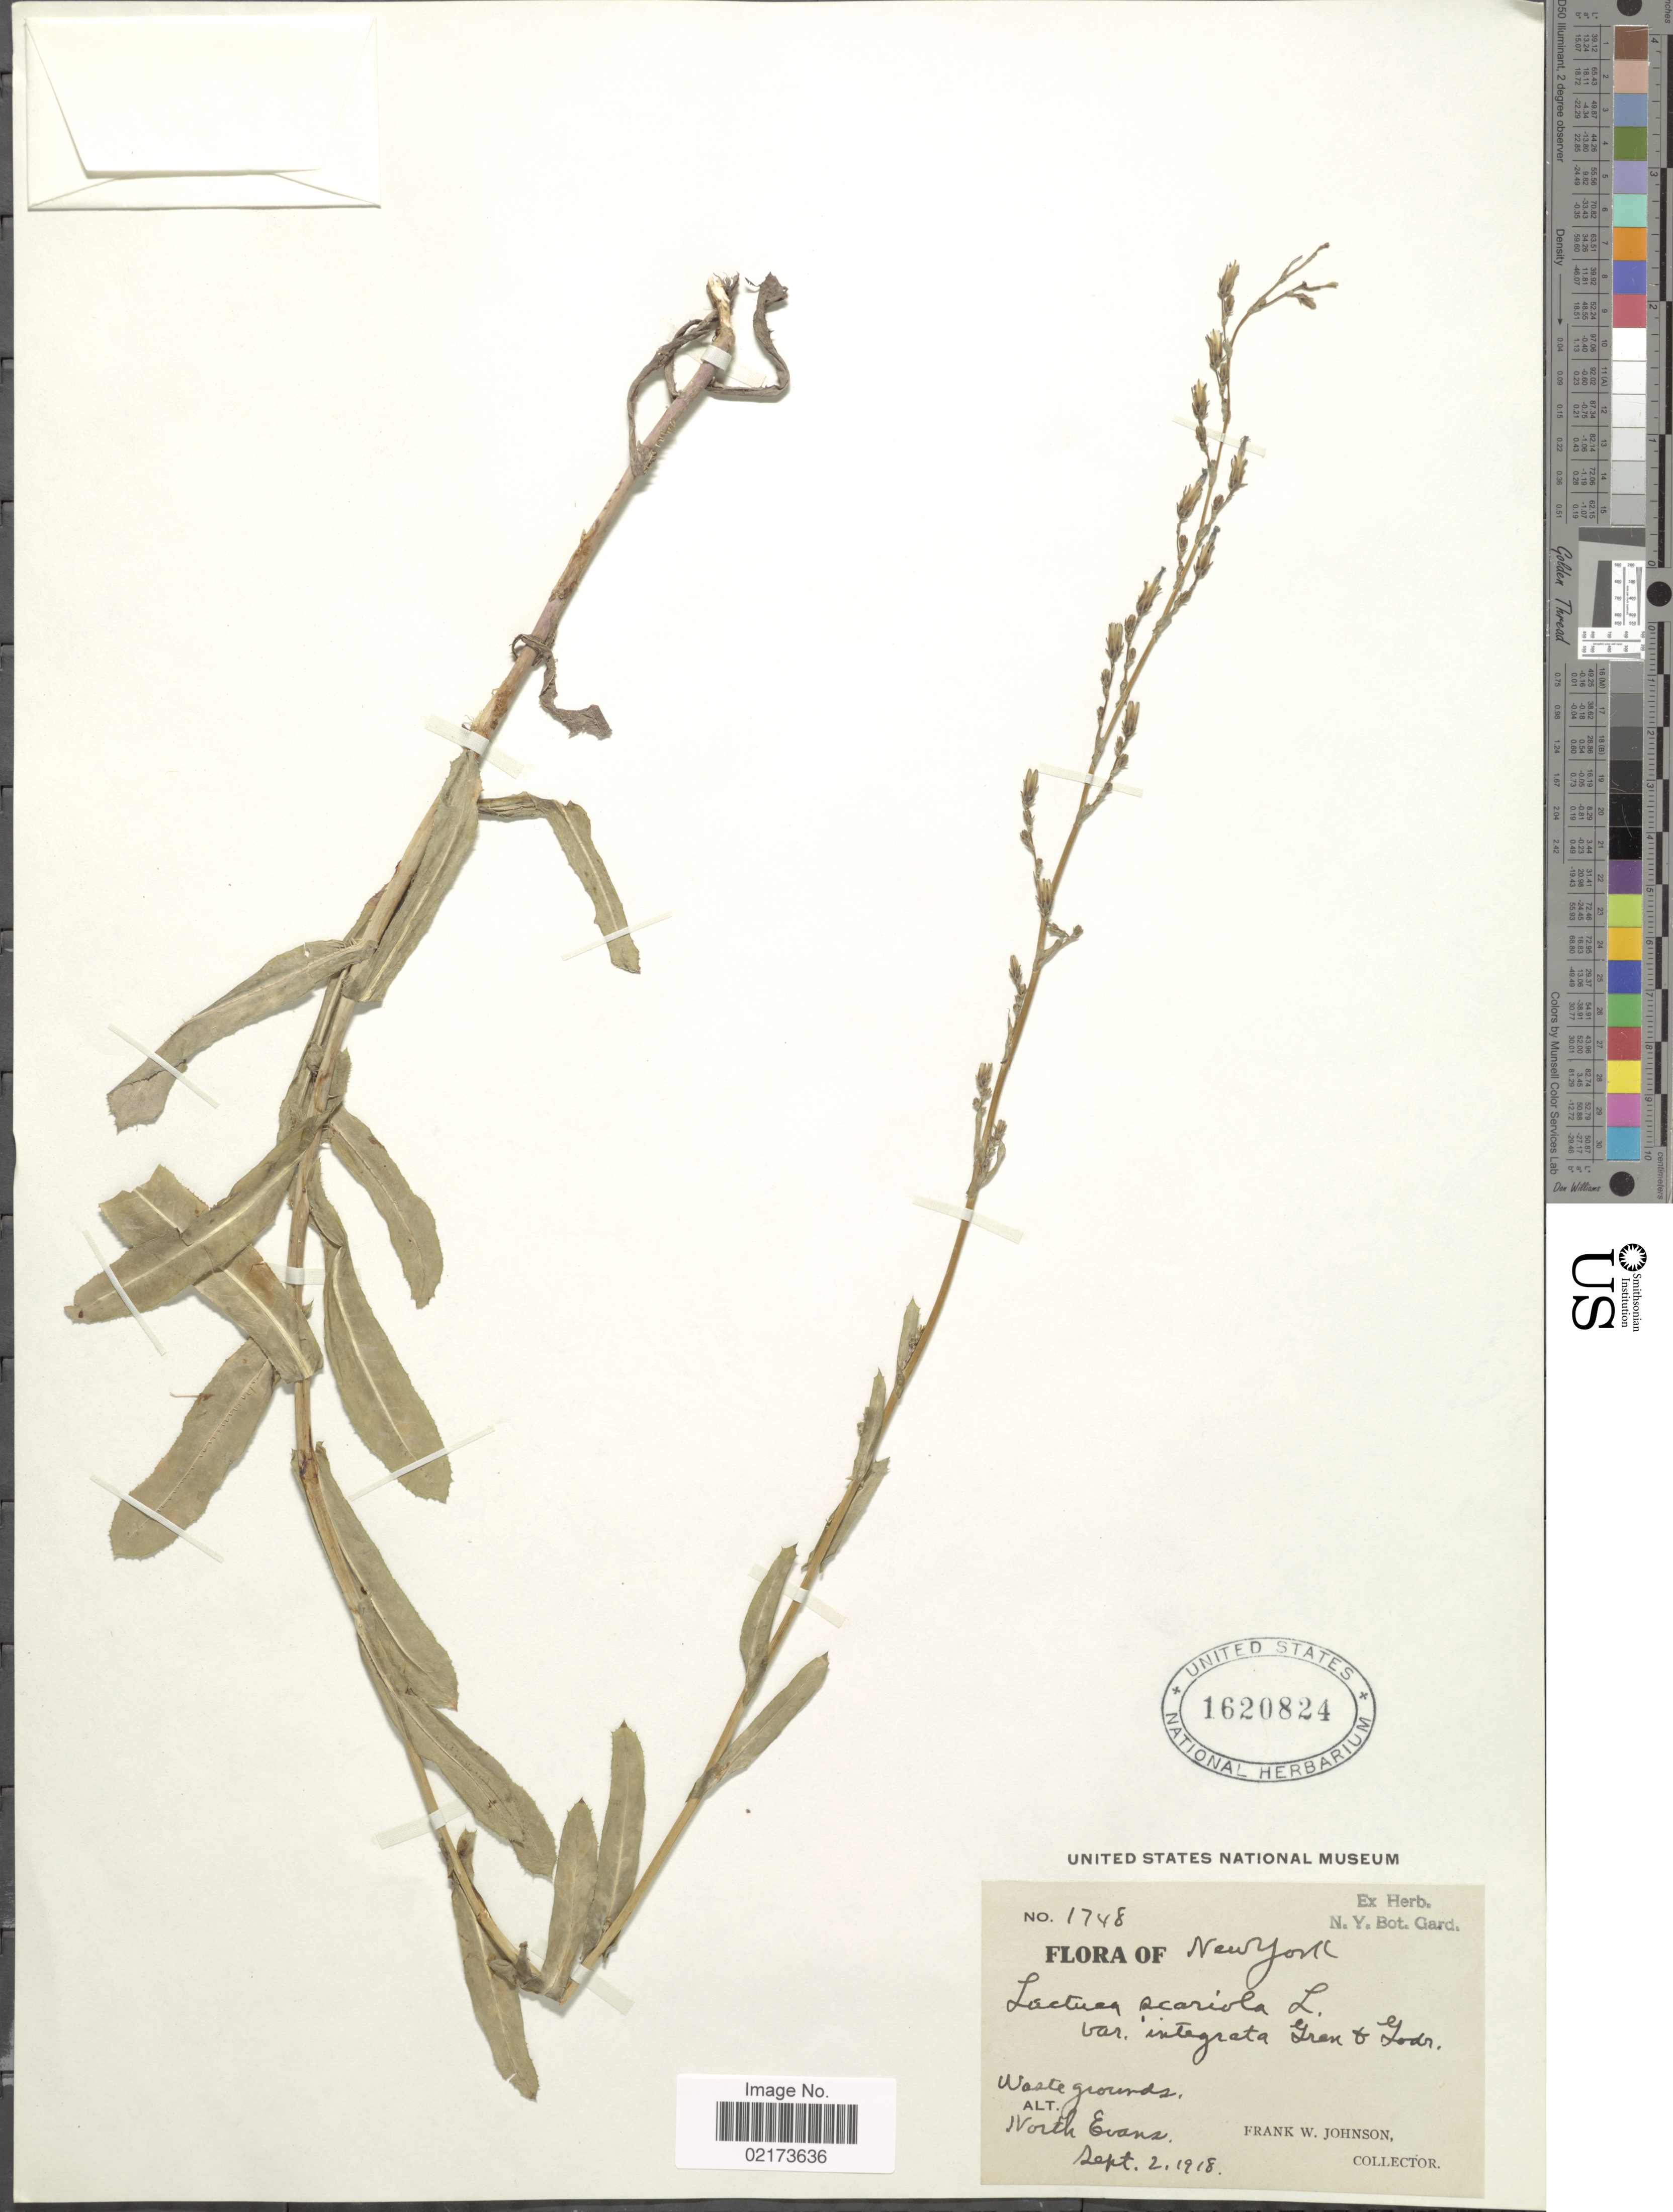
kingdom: Plantae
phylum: Tracheophyta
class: Magnoliopsida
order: Asterales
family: Asteraceae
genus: Lactuca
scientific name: Lactuca serriola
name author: L.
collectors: F. W. Johnson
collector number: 1748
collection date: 1918-09-02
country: United States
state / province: New York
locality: North Evans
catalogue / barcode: US 1620824